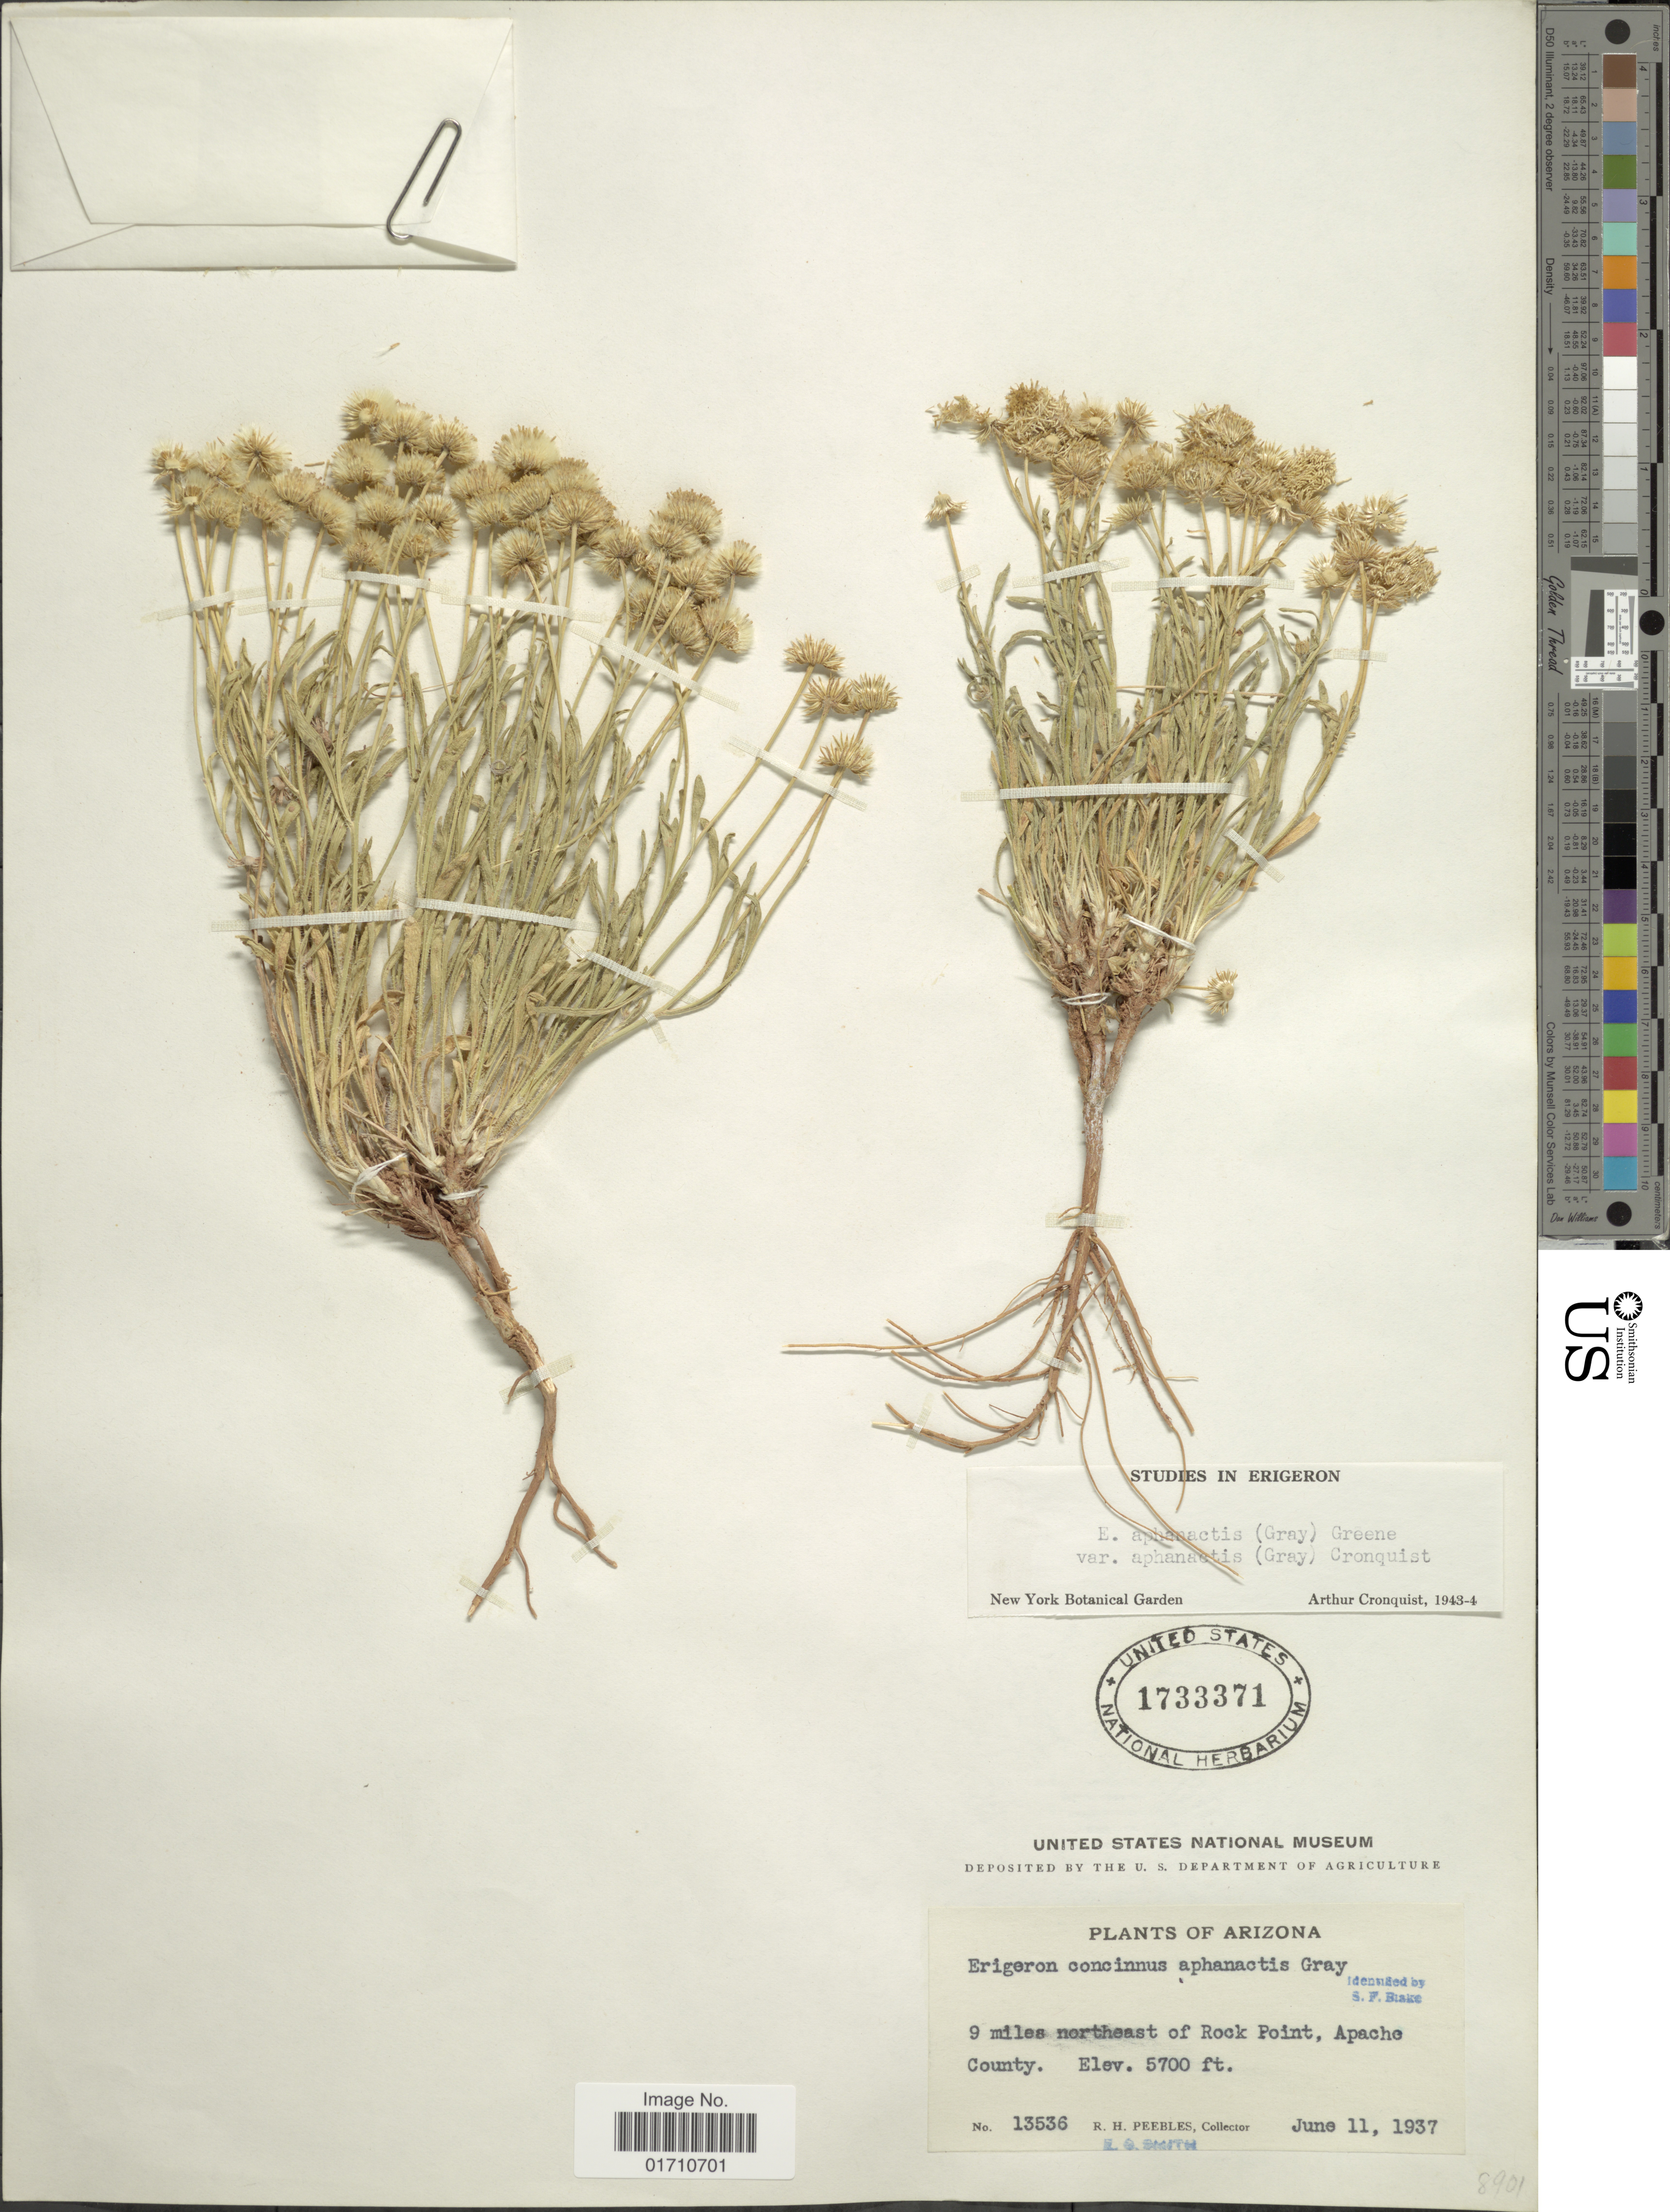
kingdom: Plantae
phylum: Tracheophyta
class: Magnoliopsida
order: Asterales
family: Asteraceae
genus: Erigeron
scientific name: Erigeron aphanactis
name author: (A. Gray) Greene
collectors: R. H. Peebles & R. C. Smith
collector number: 13536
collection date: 1937-06-11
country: United States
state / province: Arizona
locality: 9 miles northeast of Rock Pont, Apache County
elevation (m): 1737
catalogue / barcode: US 1733371